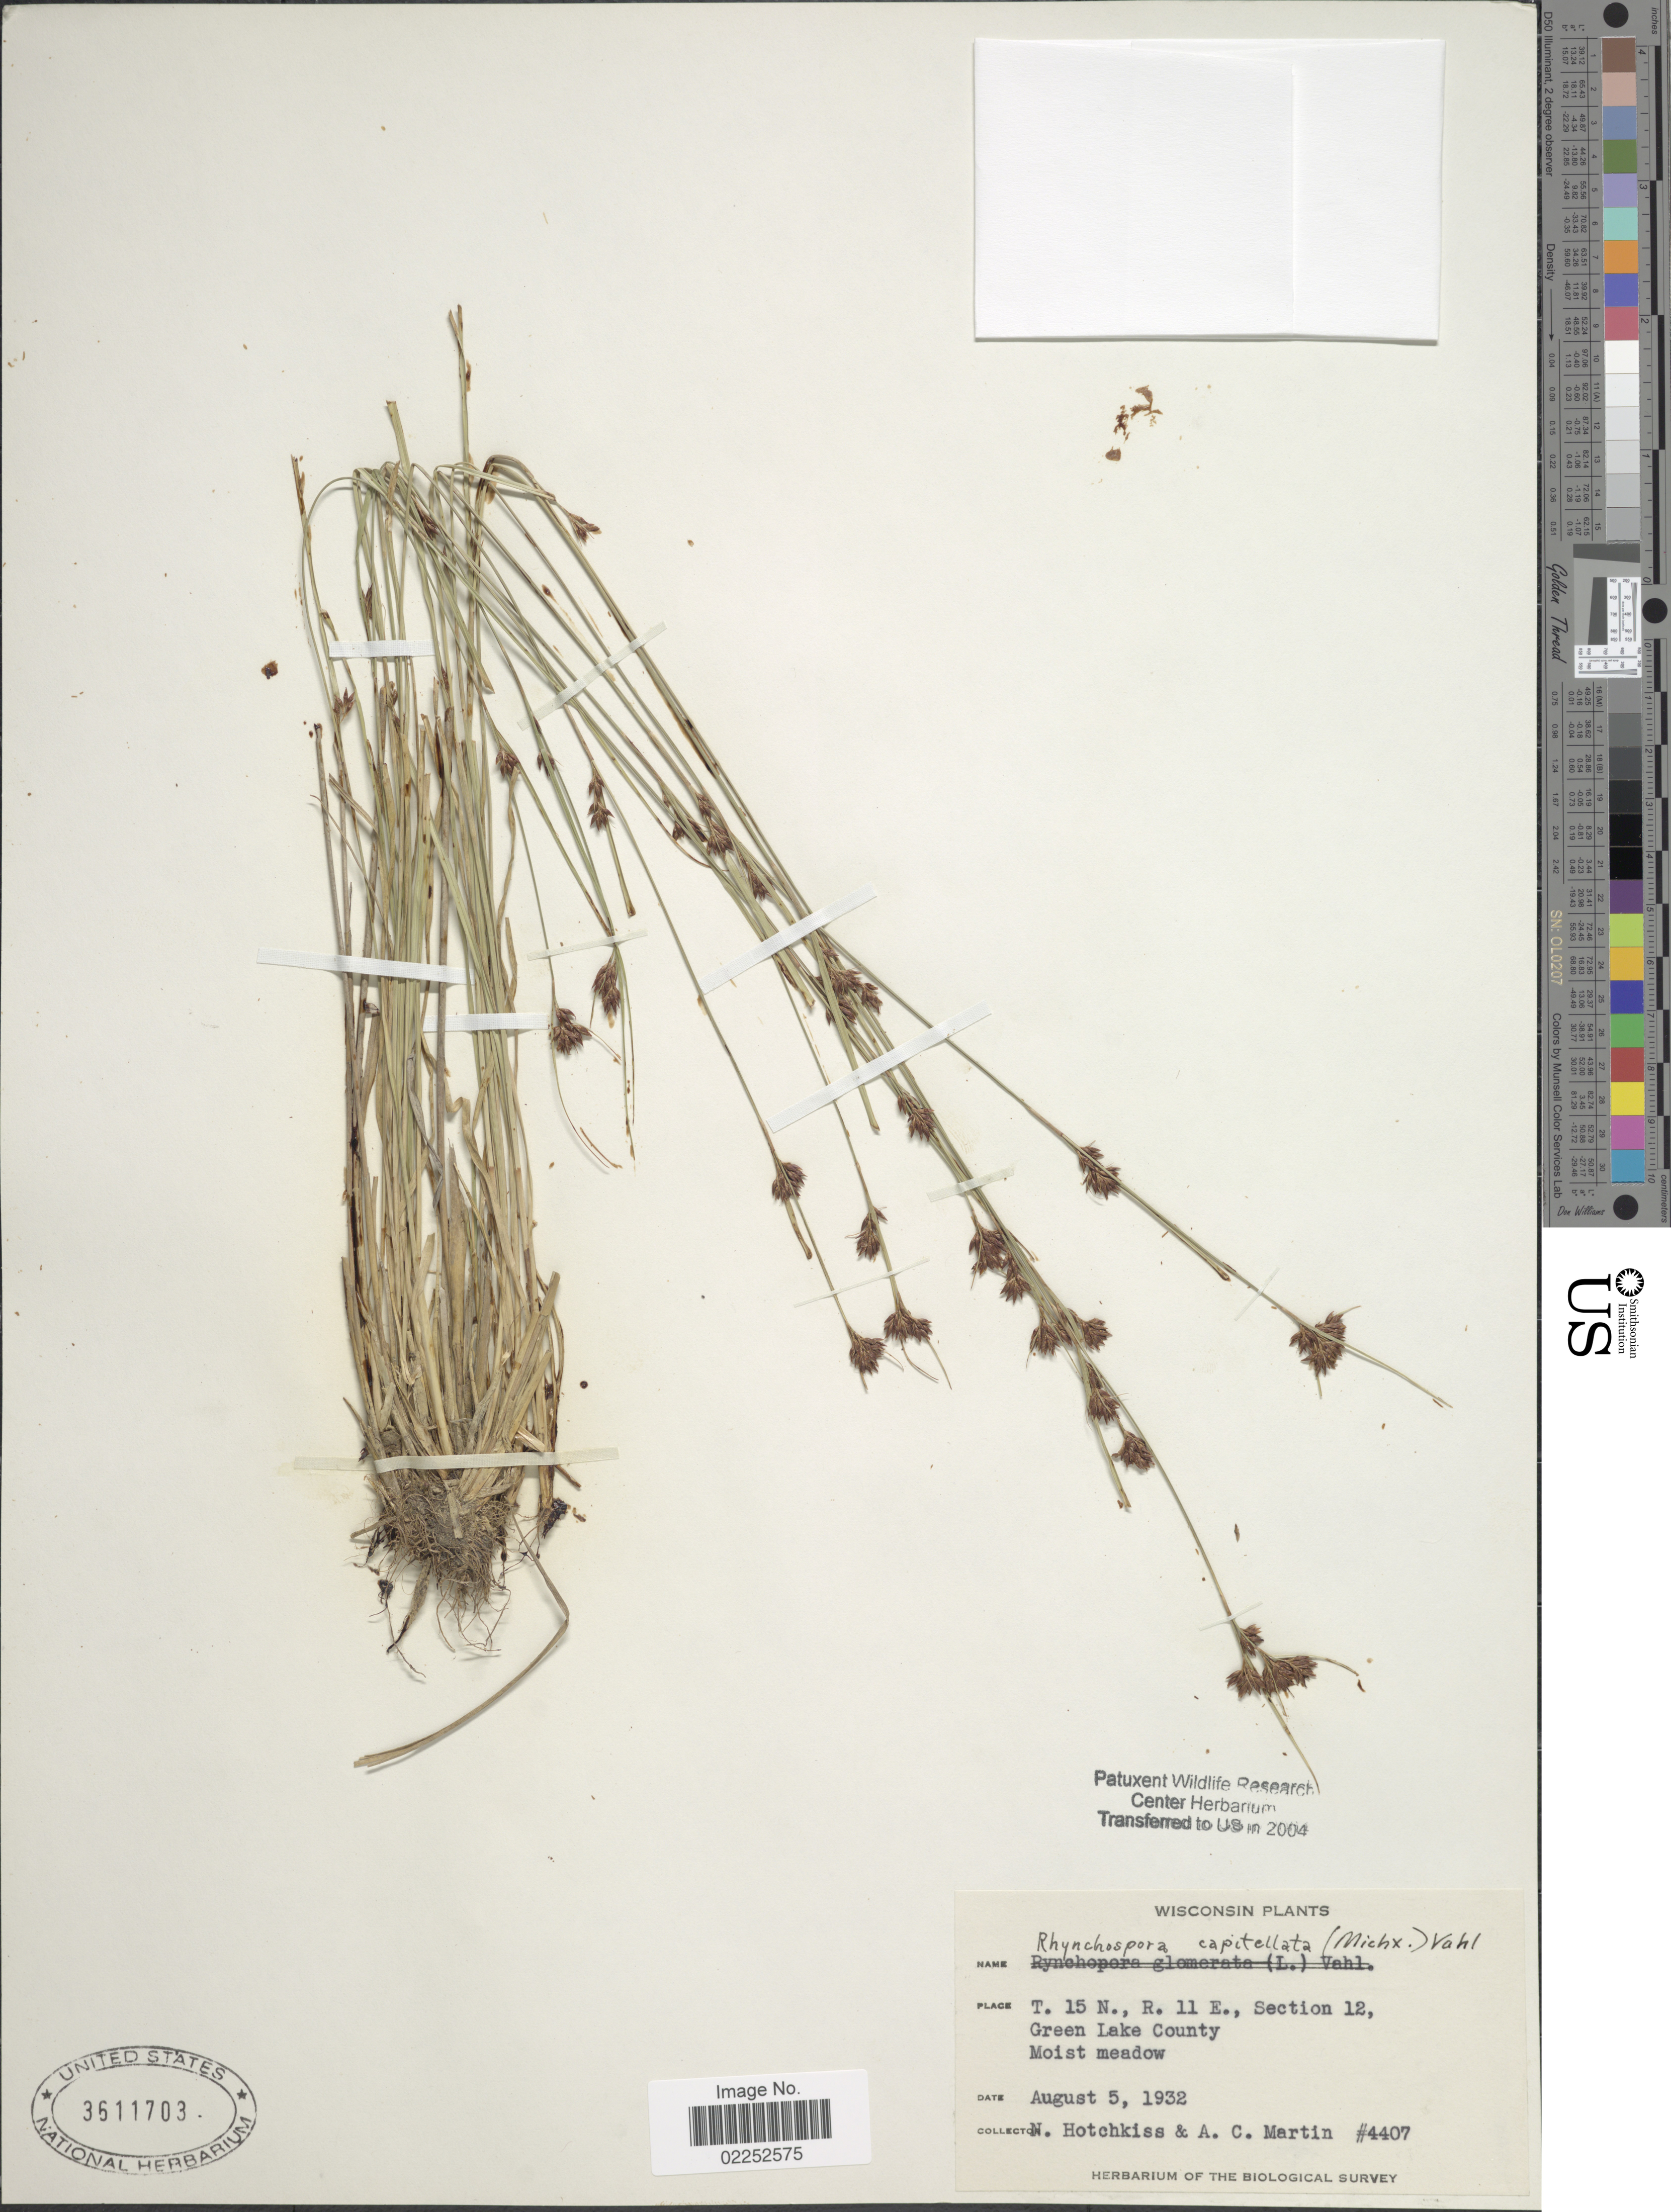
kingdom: Plantae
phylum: Tracheophyta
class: Liliopsida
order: Poales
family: Cyperaceae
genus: Rhynchospora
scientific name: Rhynchospora capitellata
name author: (Michx.) Vahl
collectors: N. Hotchkiss & A. C. Martin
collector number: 4407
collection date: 1932-08-05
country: United States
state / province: Wisconsin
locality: T 15 N., R 11 E Section 12, Green Lake County, Moist meadow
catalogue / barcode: US 3611703